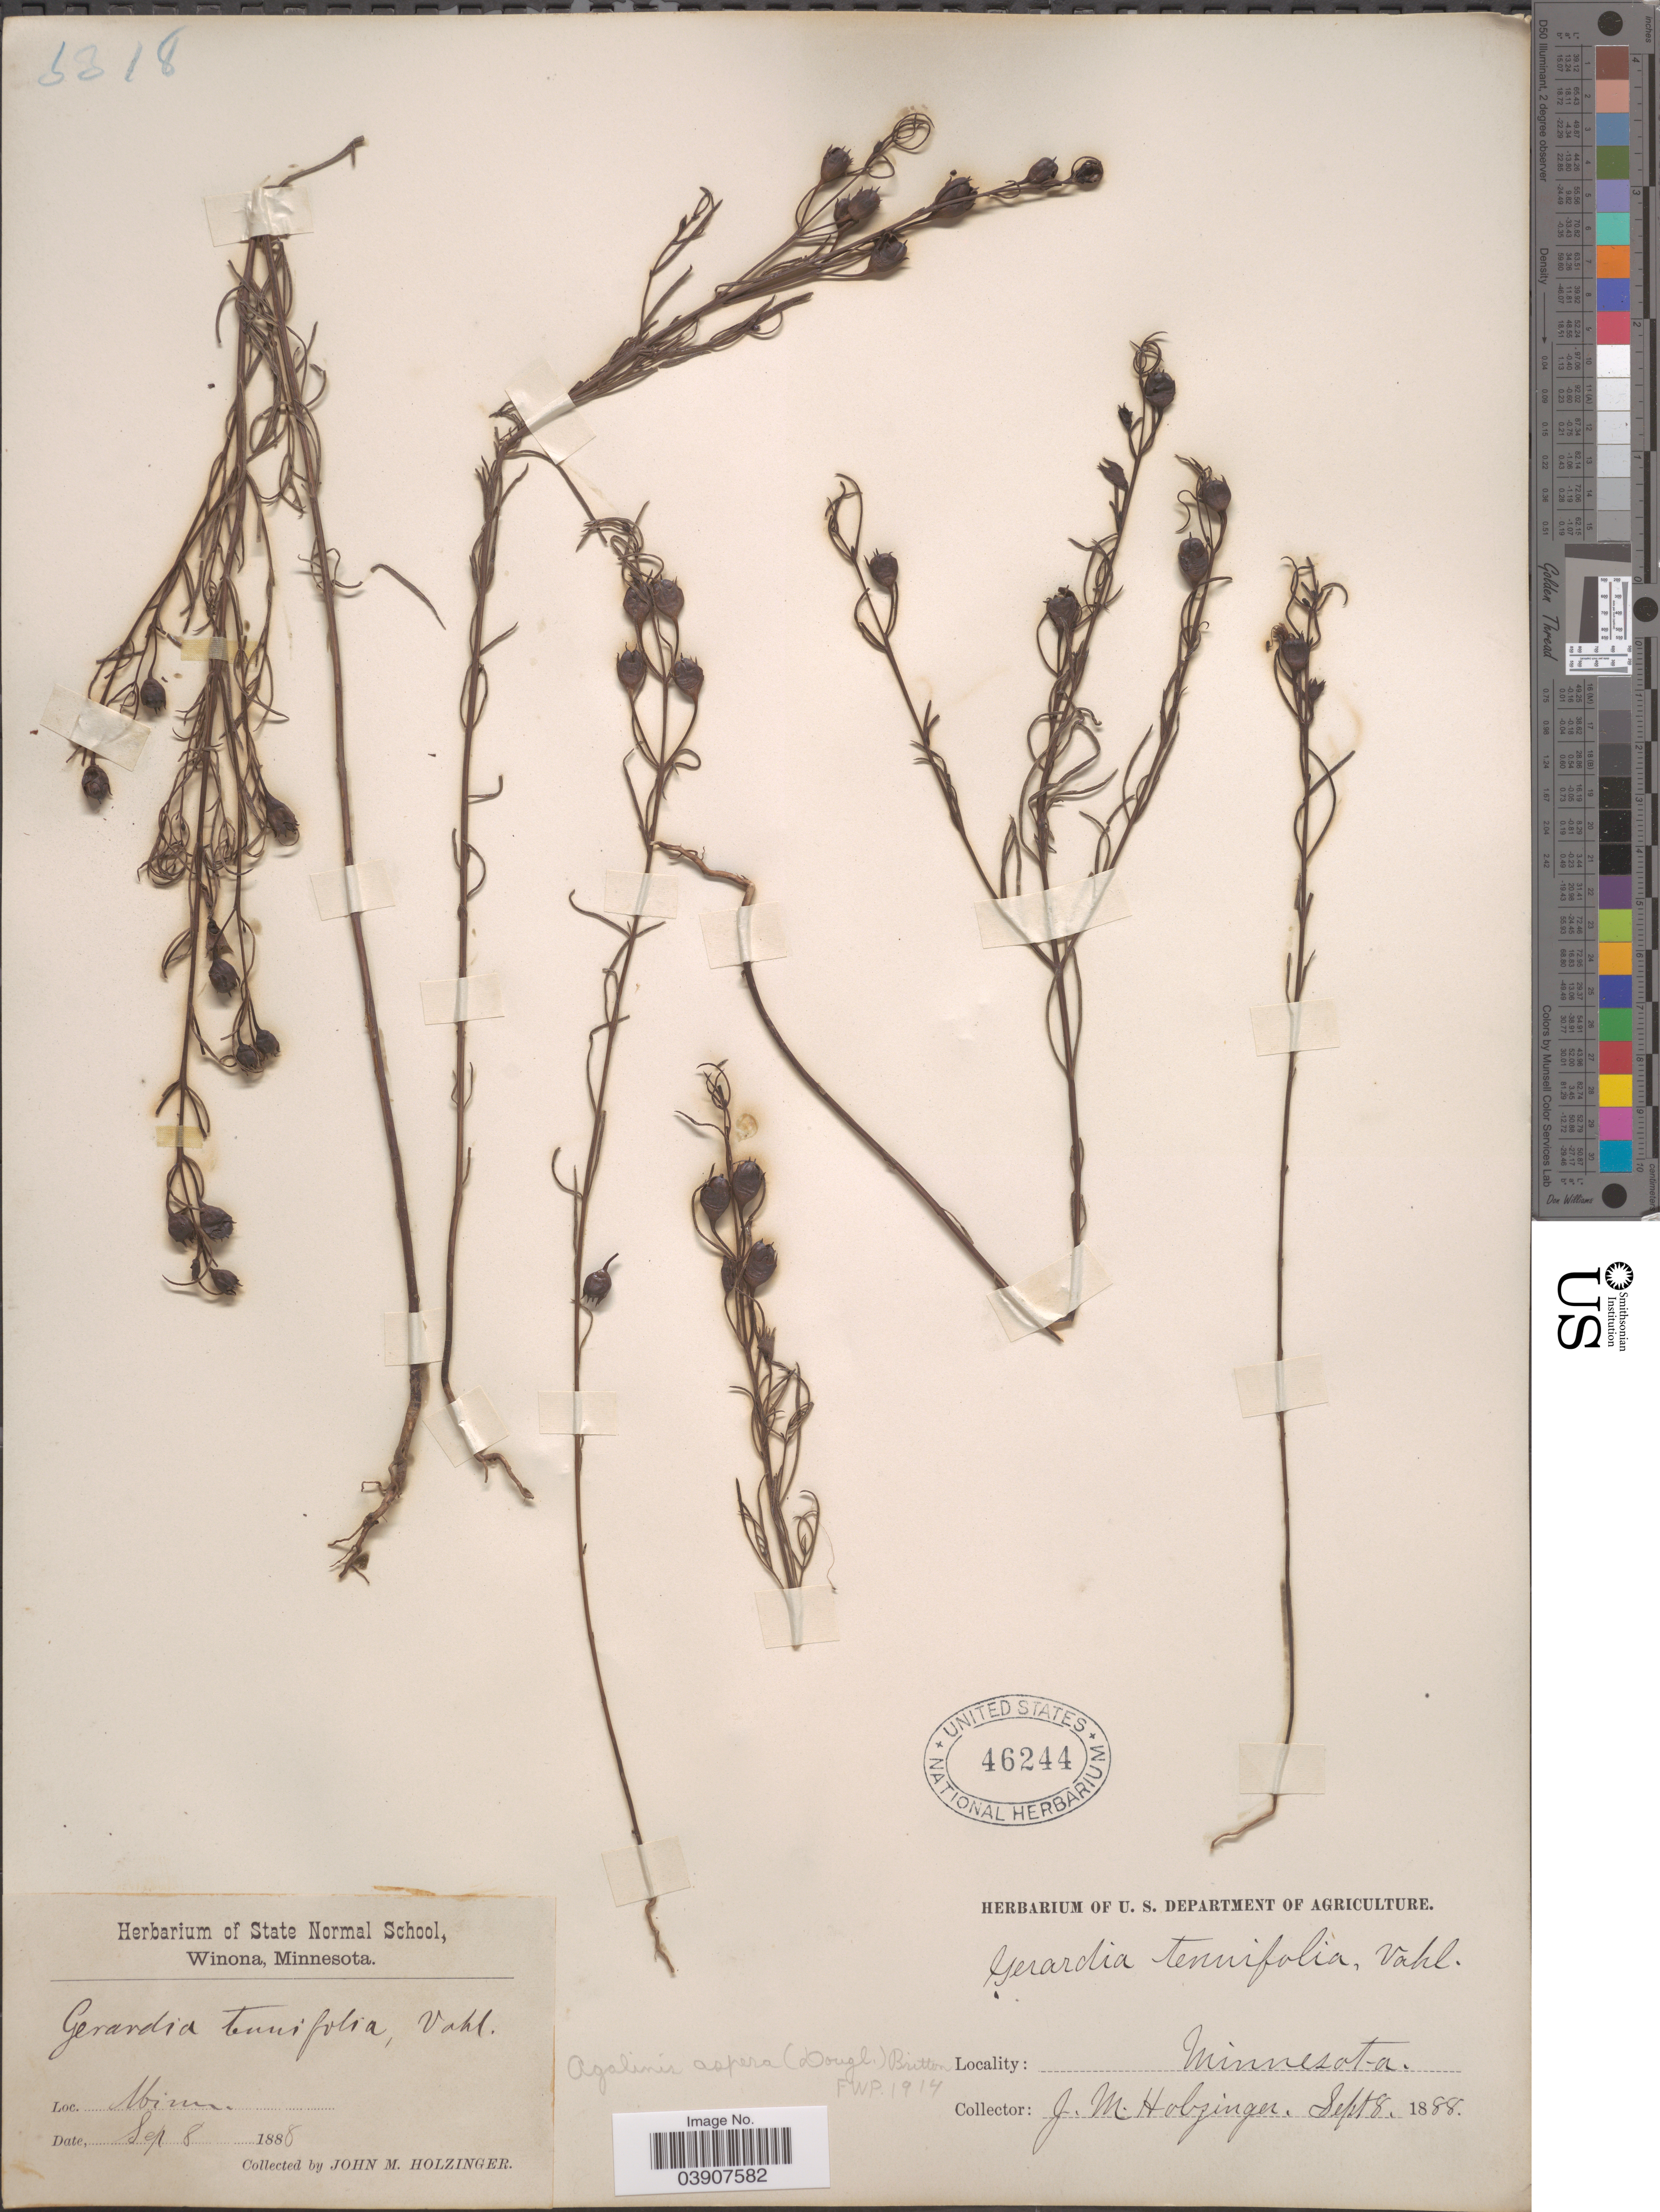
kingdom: Plantae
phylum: Tracheophyta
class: Magnoliopsida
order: Lamiales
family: Orobanchaceae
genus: Agalinis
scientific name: Agalinis aspera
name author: (Douglas ex Benth.) Britton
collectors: J. M. Holzinger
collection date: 1888-09-08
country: United States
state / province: Minnesota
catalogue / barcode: US 46244